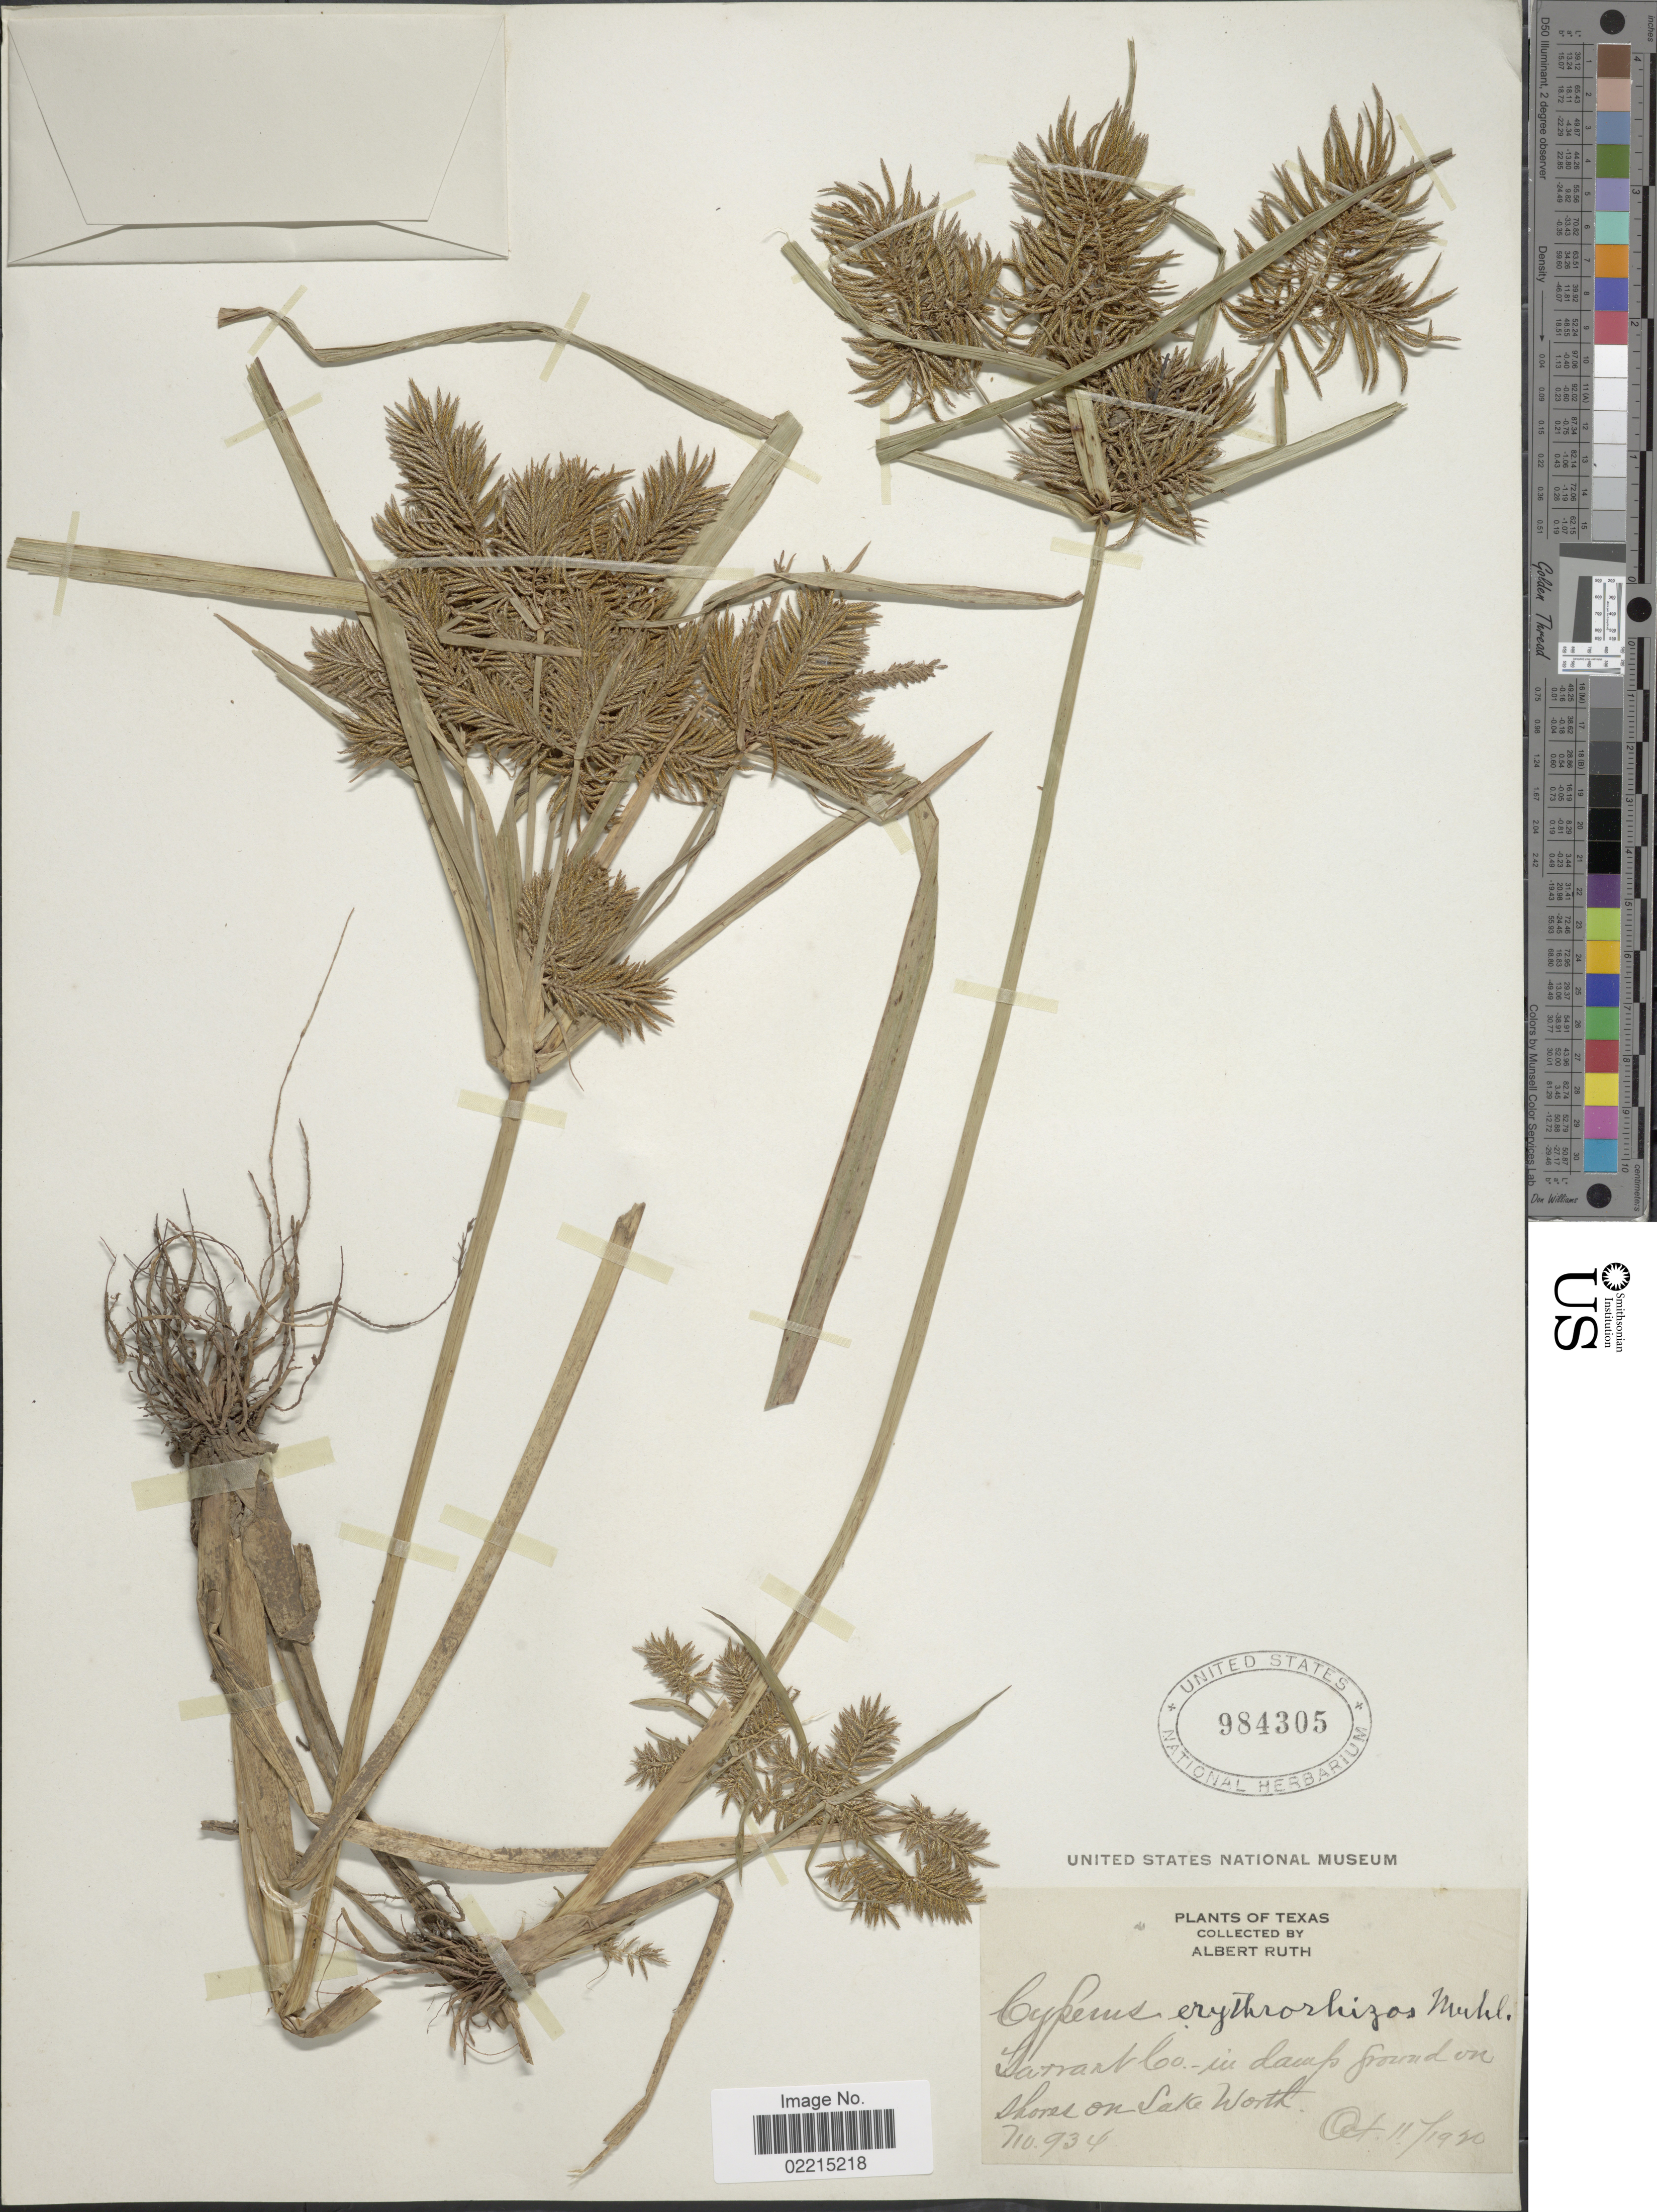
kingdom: Plantae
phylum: Tracheophyta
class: Liliopsida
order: Poales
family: Cyperaceae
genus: Cyperus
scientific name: Cyperus erythrorhizos Muhl.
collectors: A. Ruth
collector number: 934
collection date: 1920-10-11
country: United States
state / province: Texas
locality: Tarrant Co. Shores on Lake Worth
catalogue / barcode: US 984305